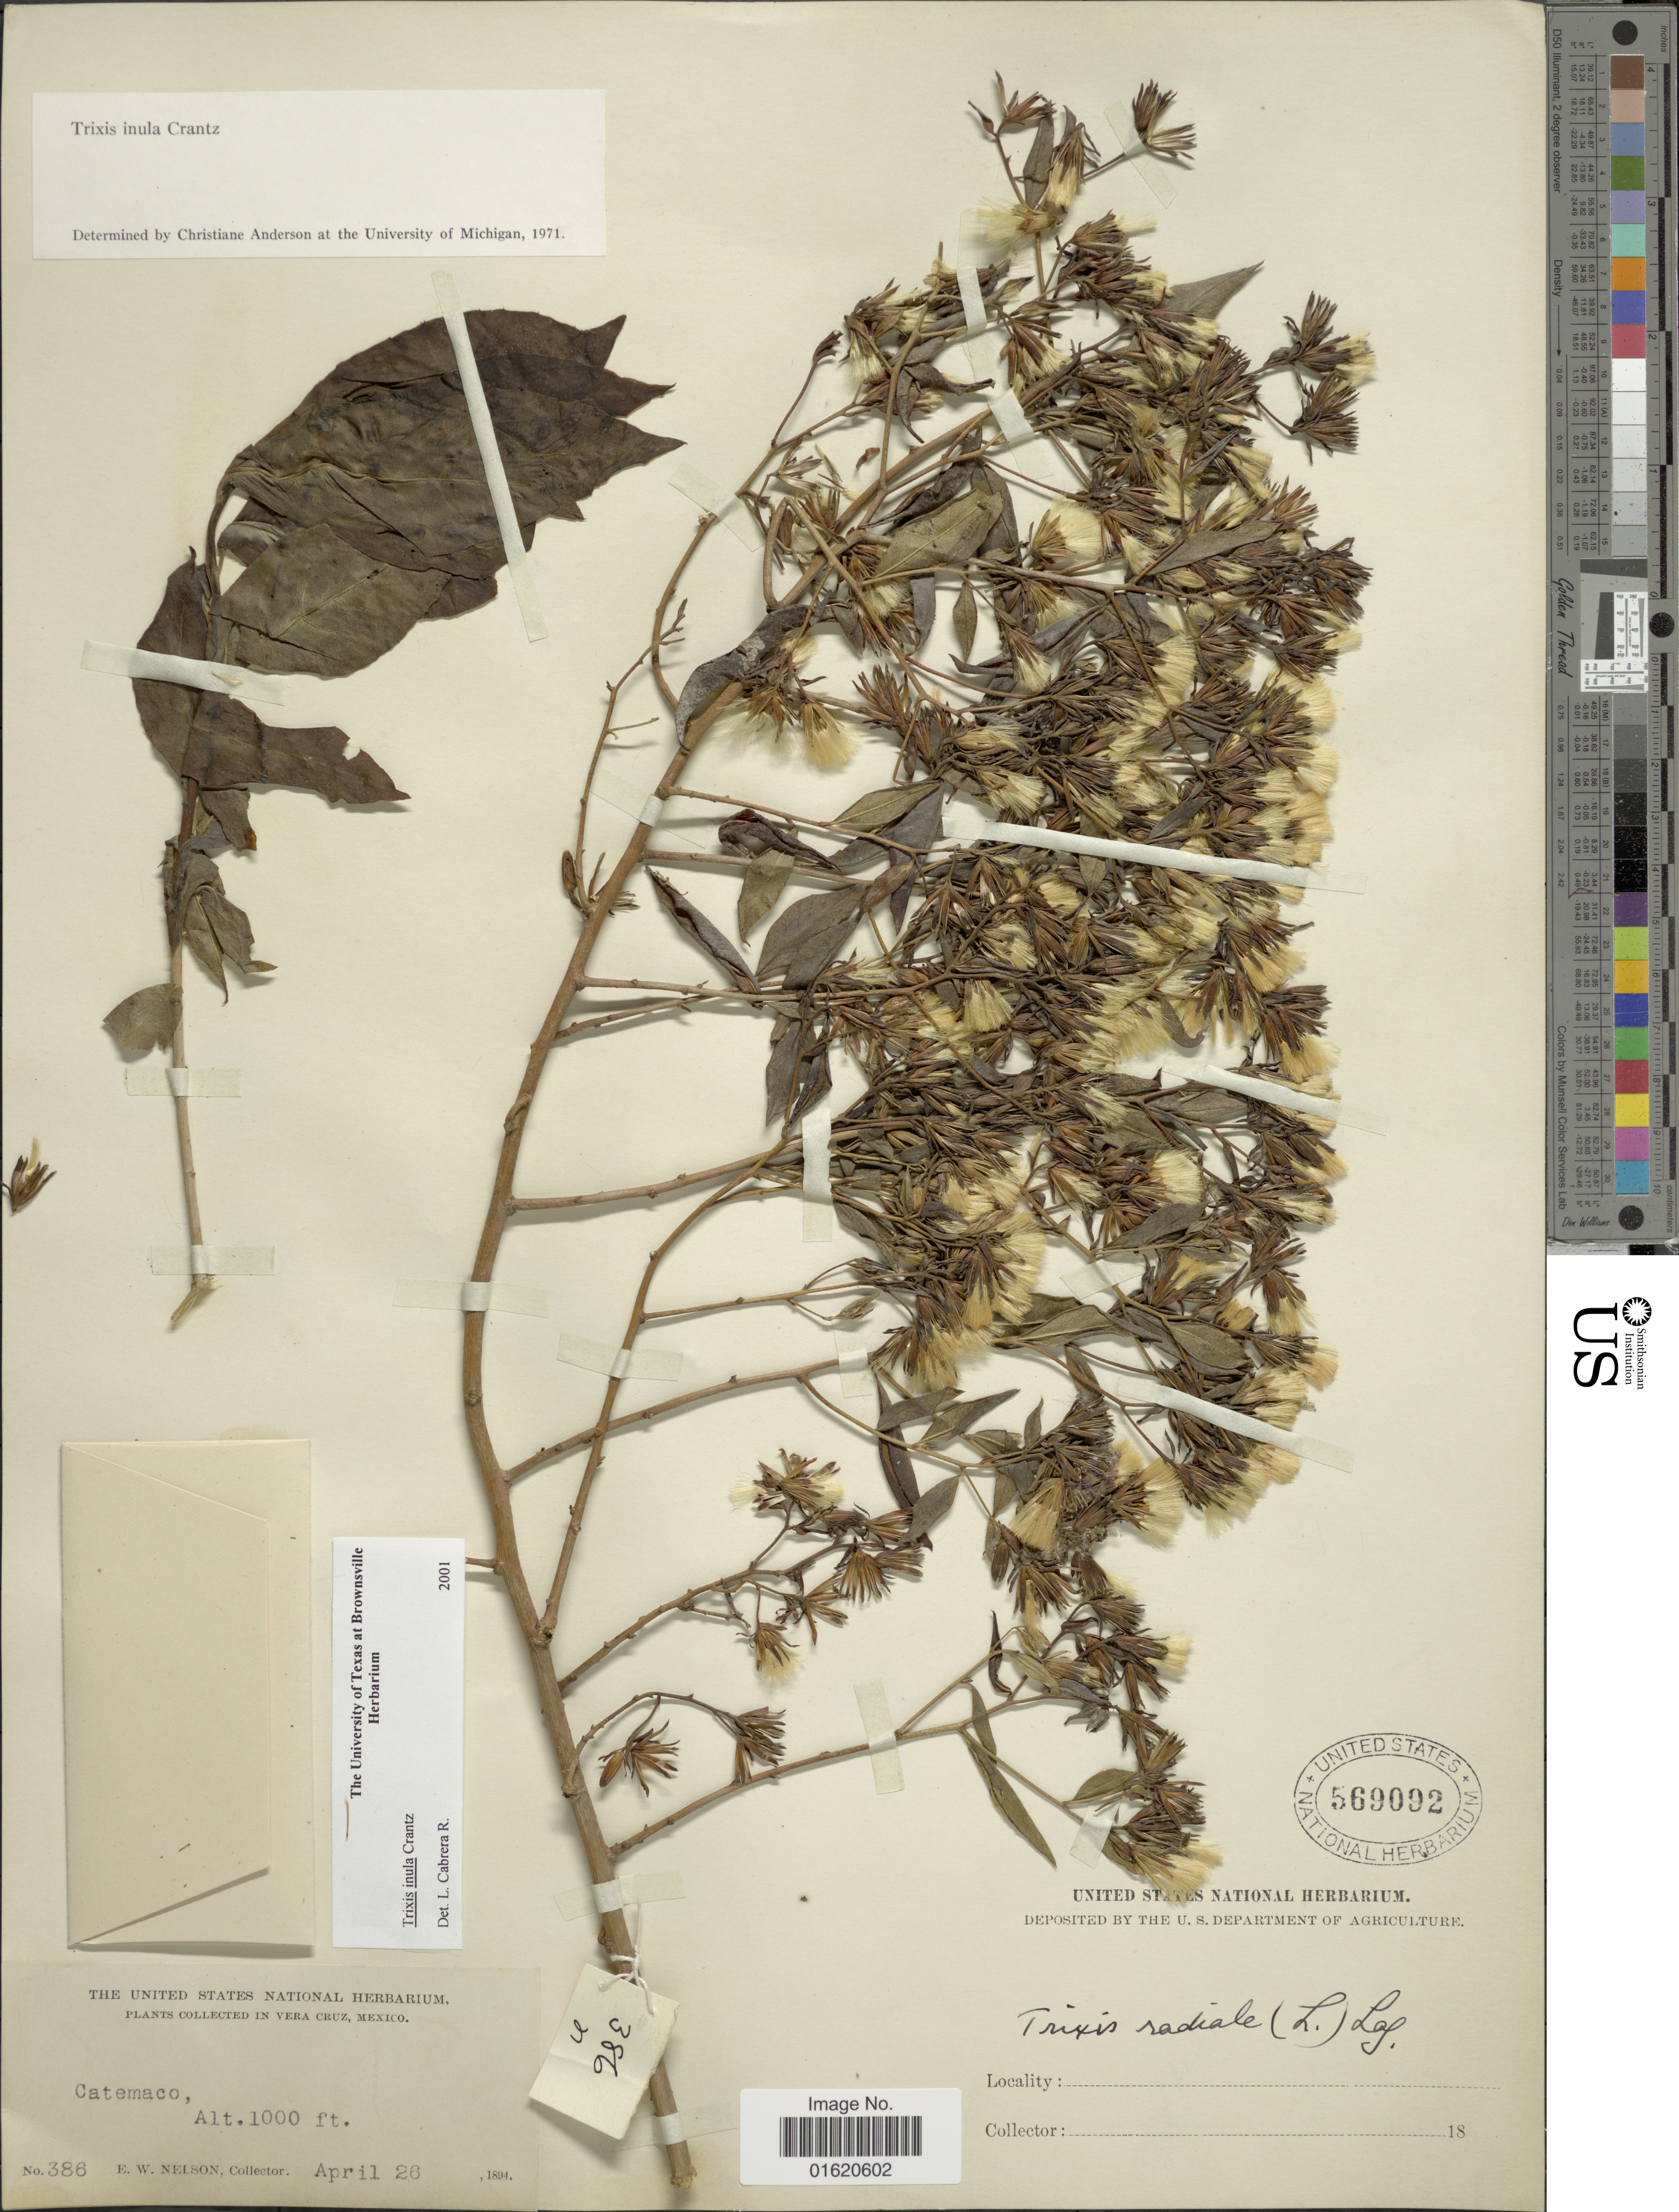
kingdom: Plantae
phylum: Tracheophyta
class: Magnoliopsida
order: Asterales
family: Asteraceae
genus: Trixis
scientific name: Trixis inula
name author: Crantz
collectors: E. W. Nelson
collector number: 386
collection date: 1894-04-26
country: Mexico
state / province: Veracruz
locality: Catemaco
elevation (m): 305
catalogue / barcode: US 569092